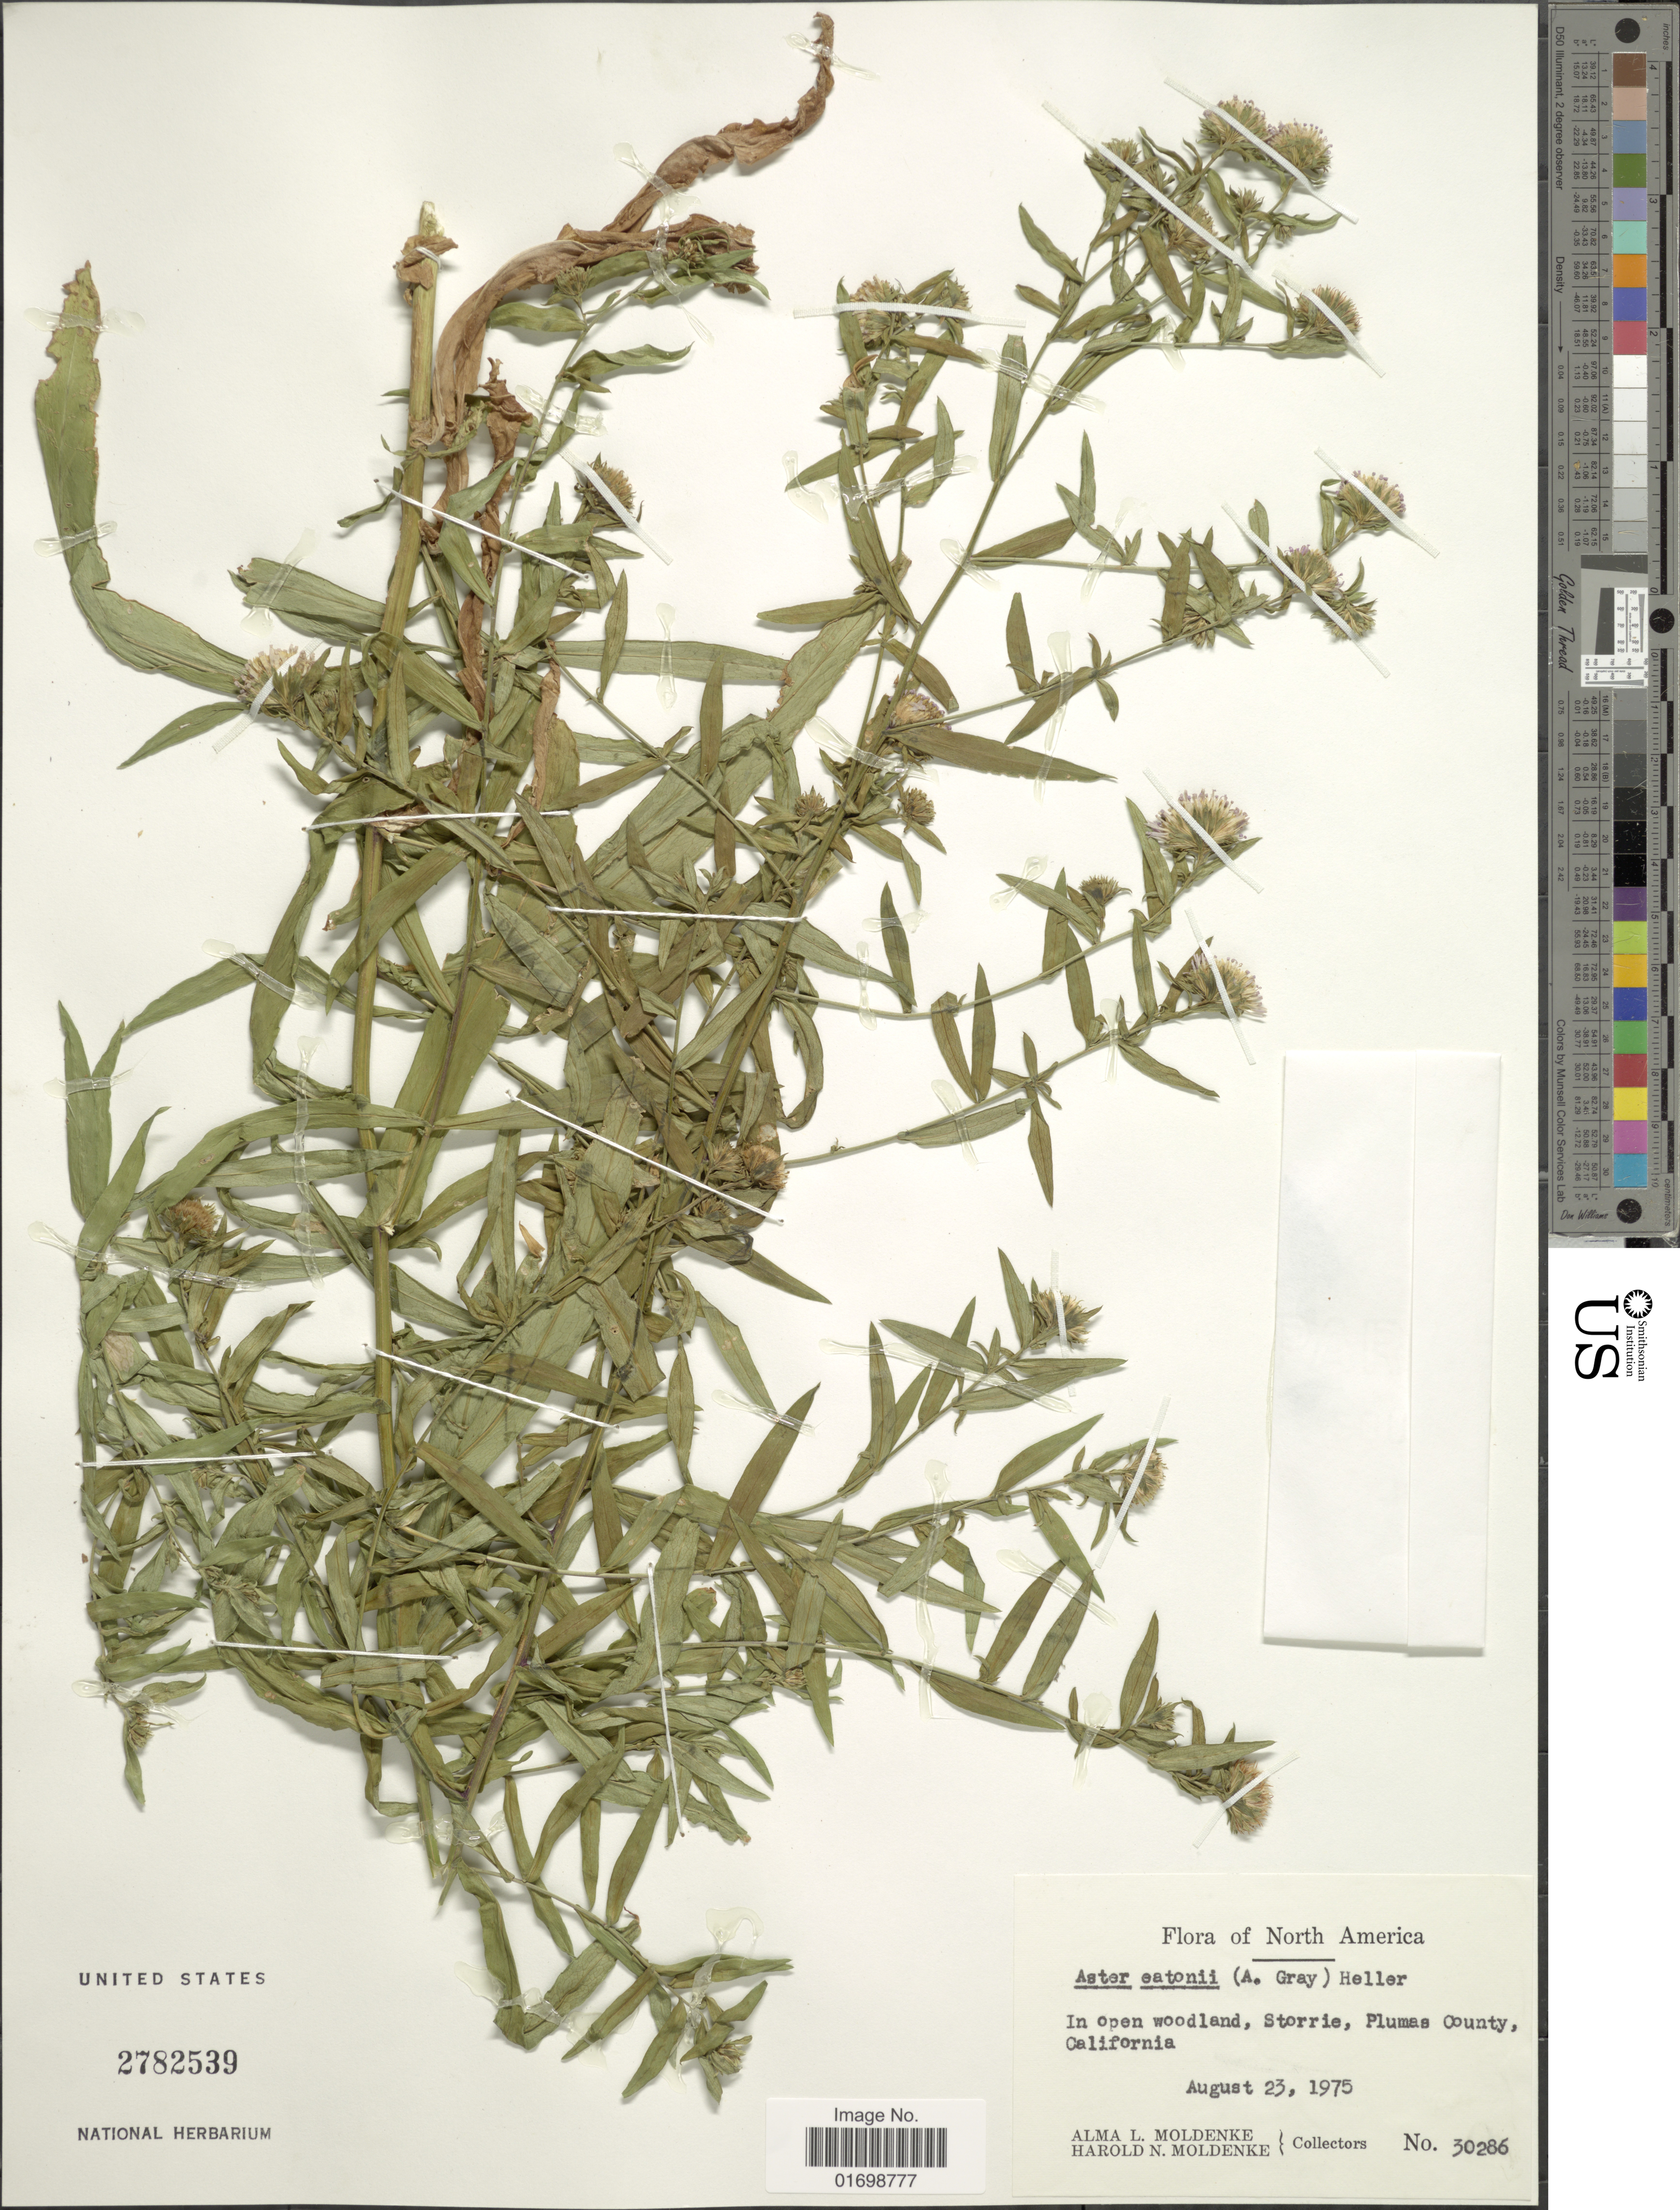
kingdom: Plantae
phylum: Tracheophyta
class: Magnoliopsida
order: Asterales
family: Asteraceae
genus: Symphyotrichum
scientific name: Symphyotrichum eatonii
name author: (A. Gray) G.L. Nesom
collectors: A. L. Moldenke & H. N. Moldenke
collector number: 30286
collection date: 1975-08-23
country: United States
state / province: California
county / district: Plumas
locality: In open woodland, Storrie, Plumas County.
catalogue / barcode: US 2782539